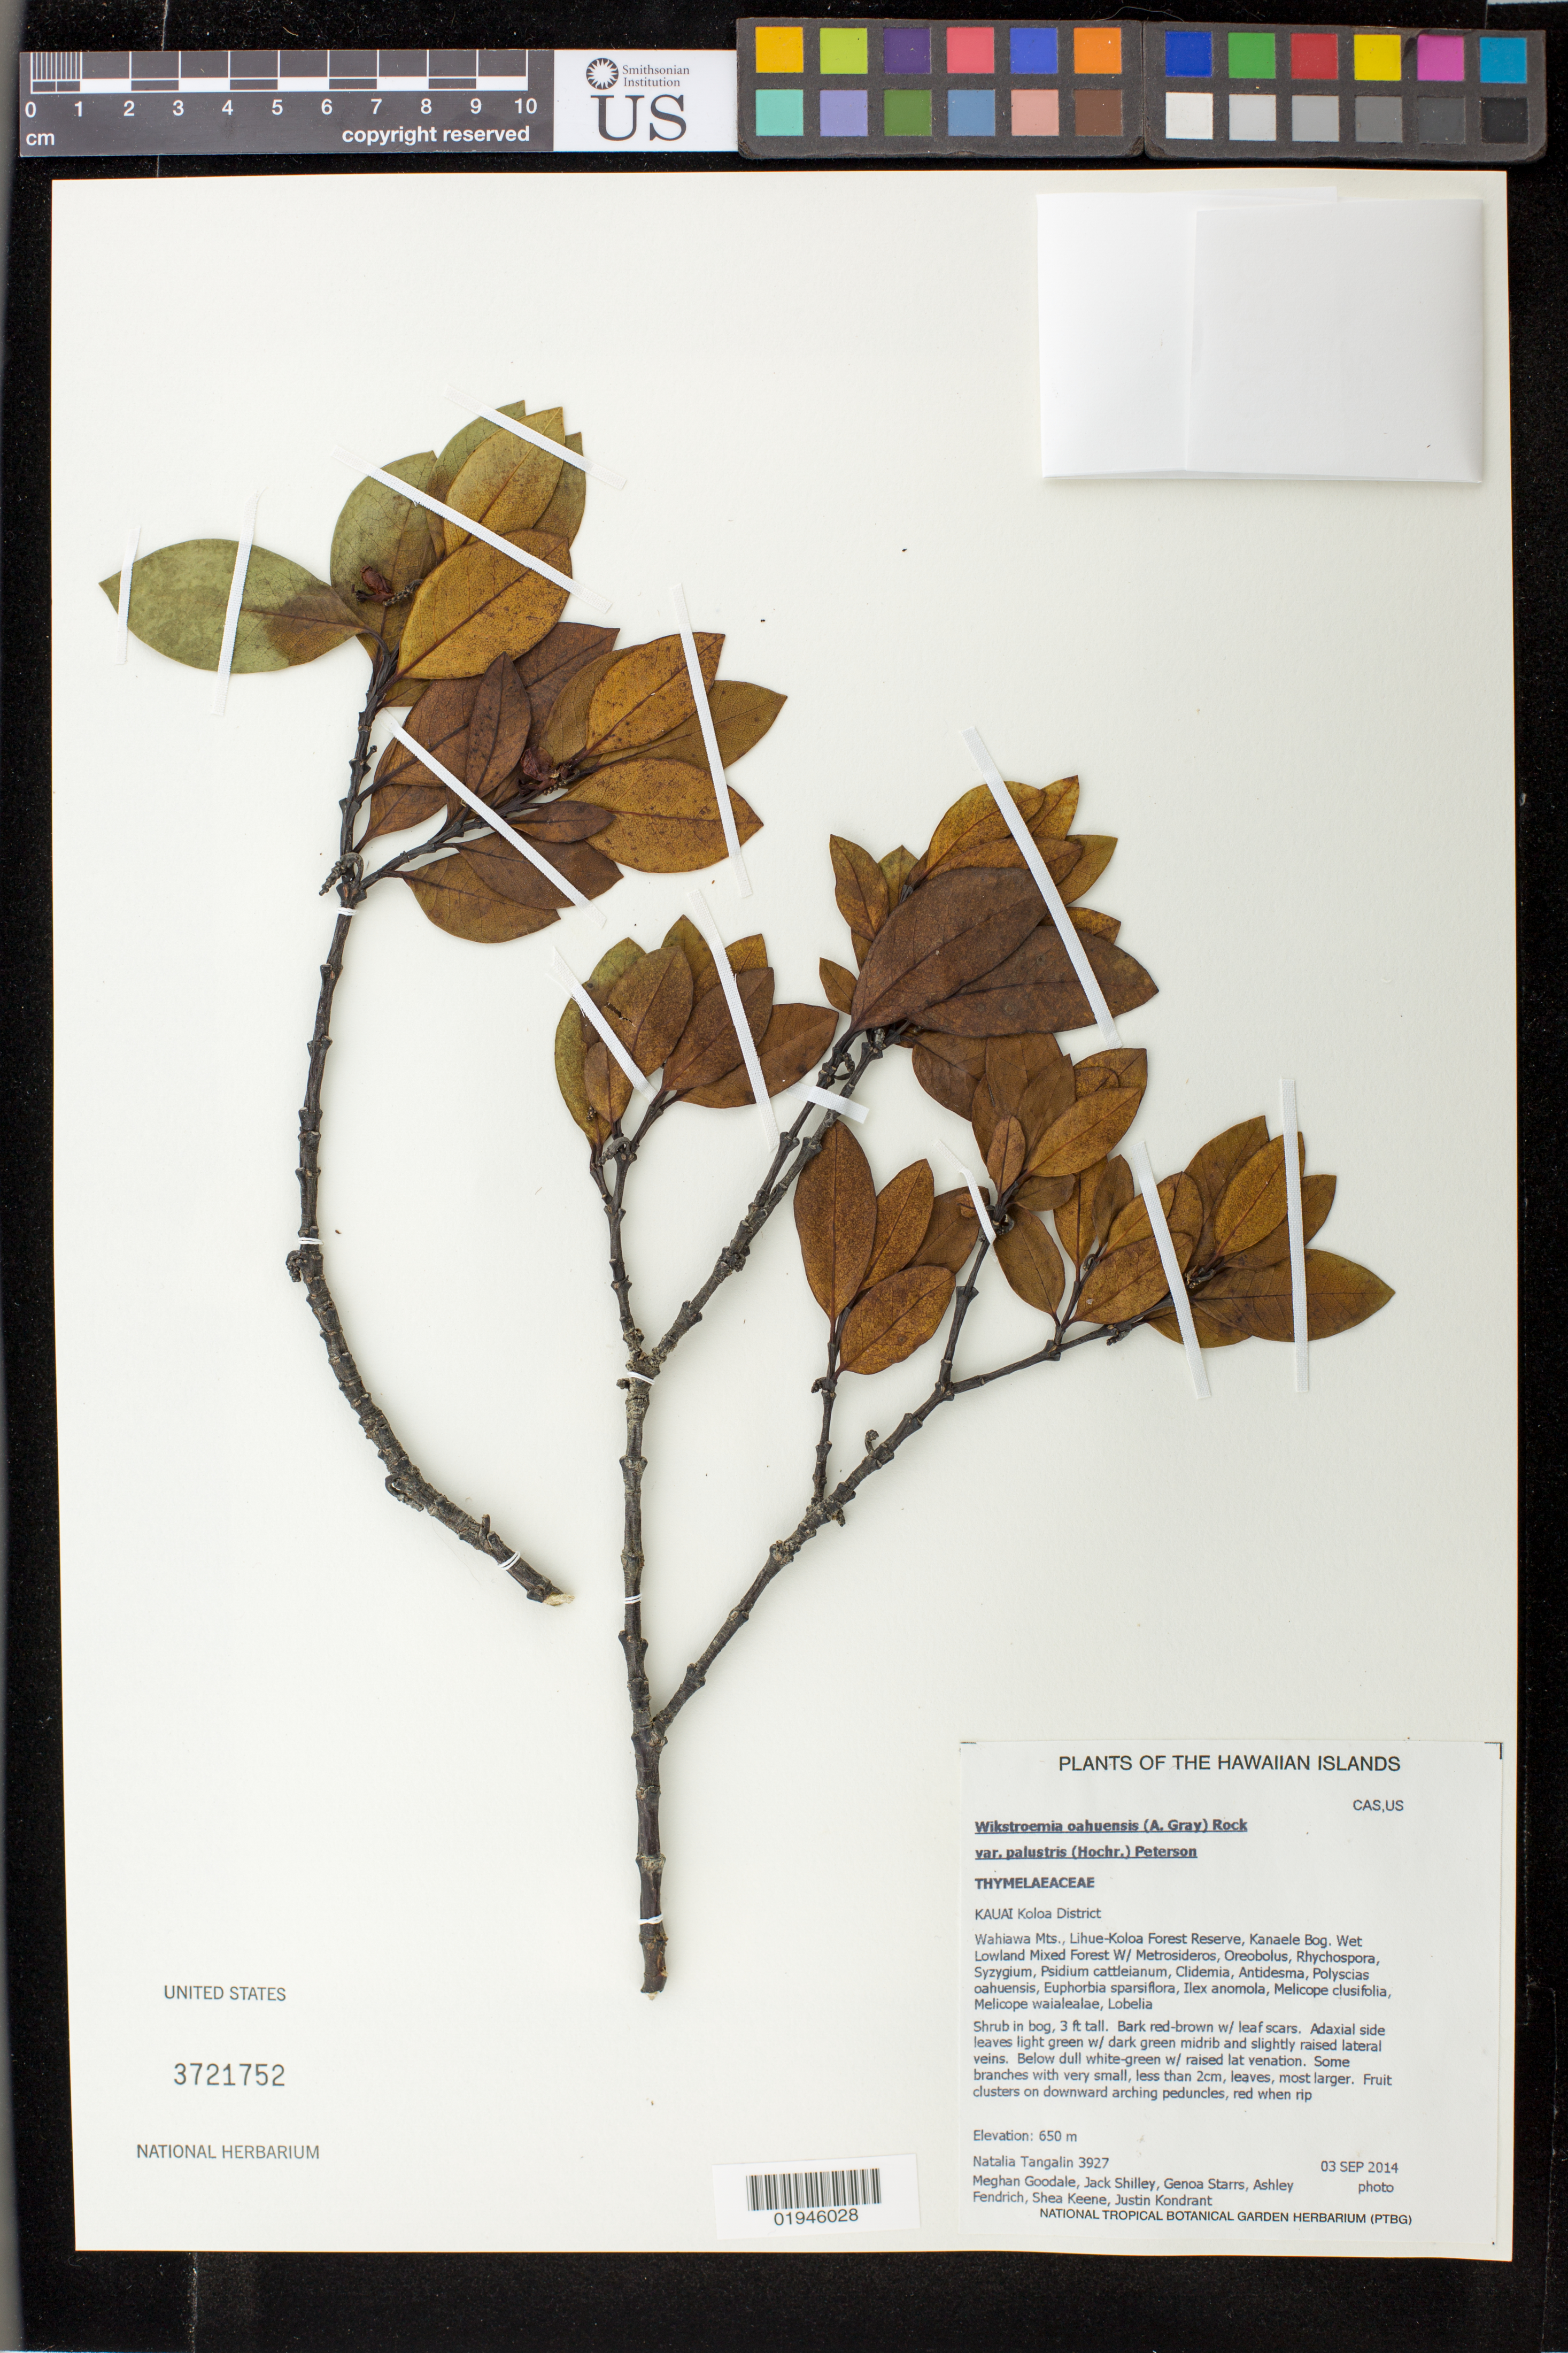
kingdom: Plantae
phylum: Tracheophyta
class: Magnoliopsida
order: Malvales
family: Thymelaeaceae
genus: Wikstroemia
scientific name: Wikstroemia oahuensis var. palustris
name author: (Hochr.) B. Peterson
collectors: N. Tangalin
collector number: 3927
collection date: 2014-09-03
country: United States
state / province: Hawaii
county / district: Kauai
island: Kaua'i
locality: Koloa District, Wahiawa Mts., Lihue-Koloa Forest Reserve, Kanaele Bog.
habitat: Wet lowland mixed forest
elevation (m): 650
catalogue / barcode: US 3721752